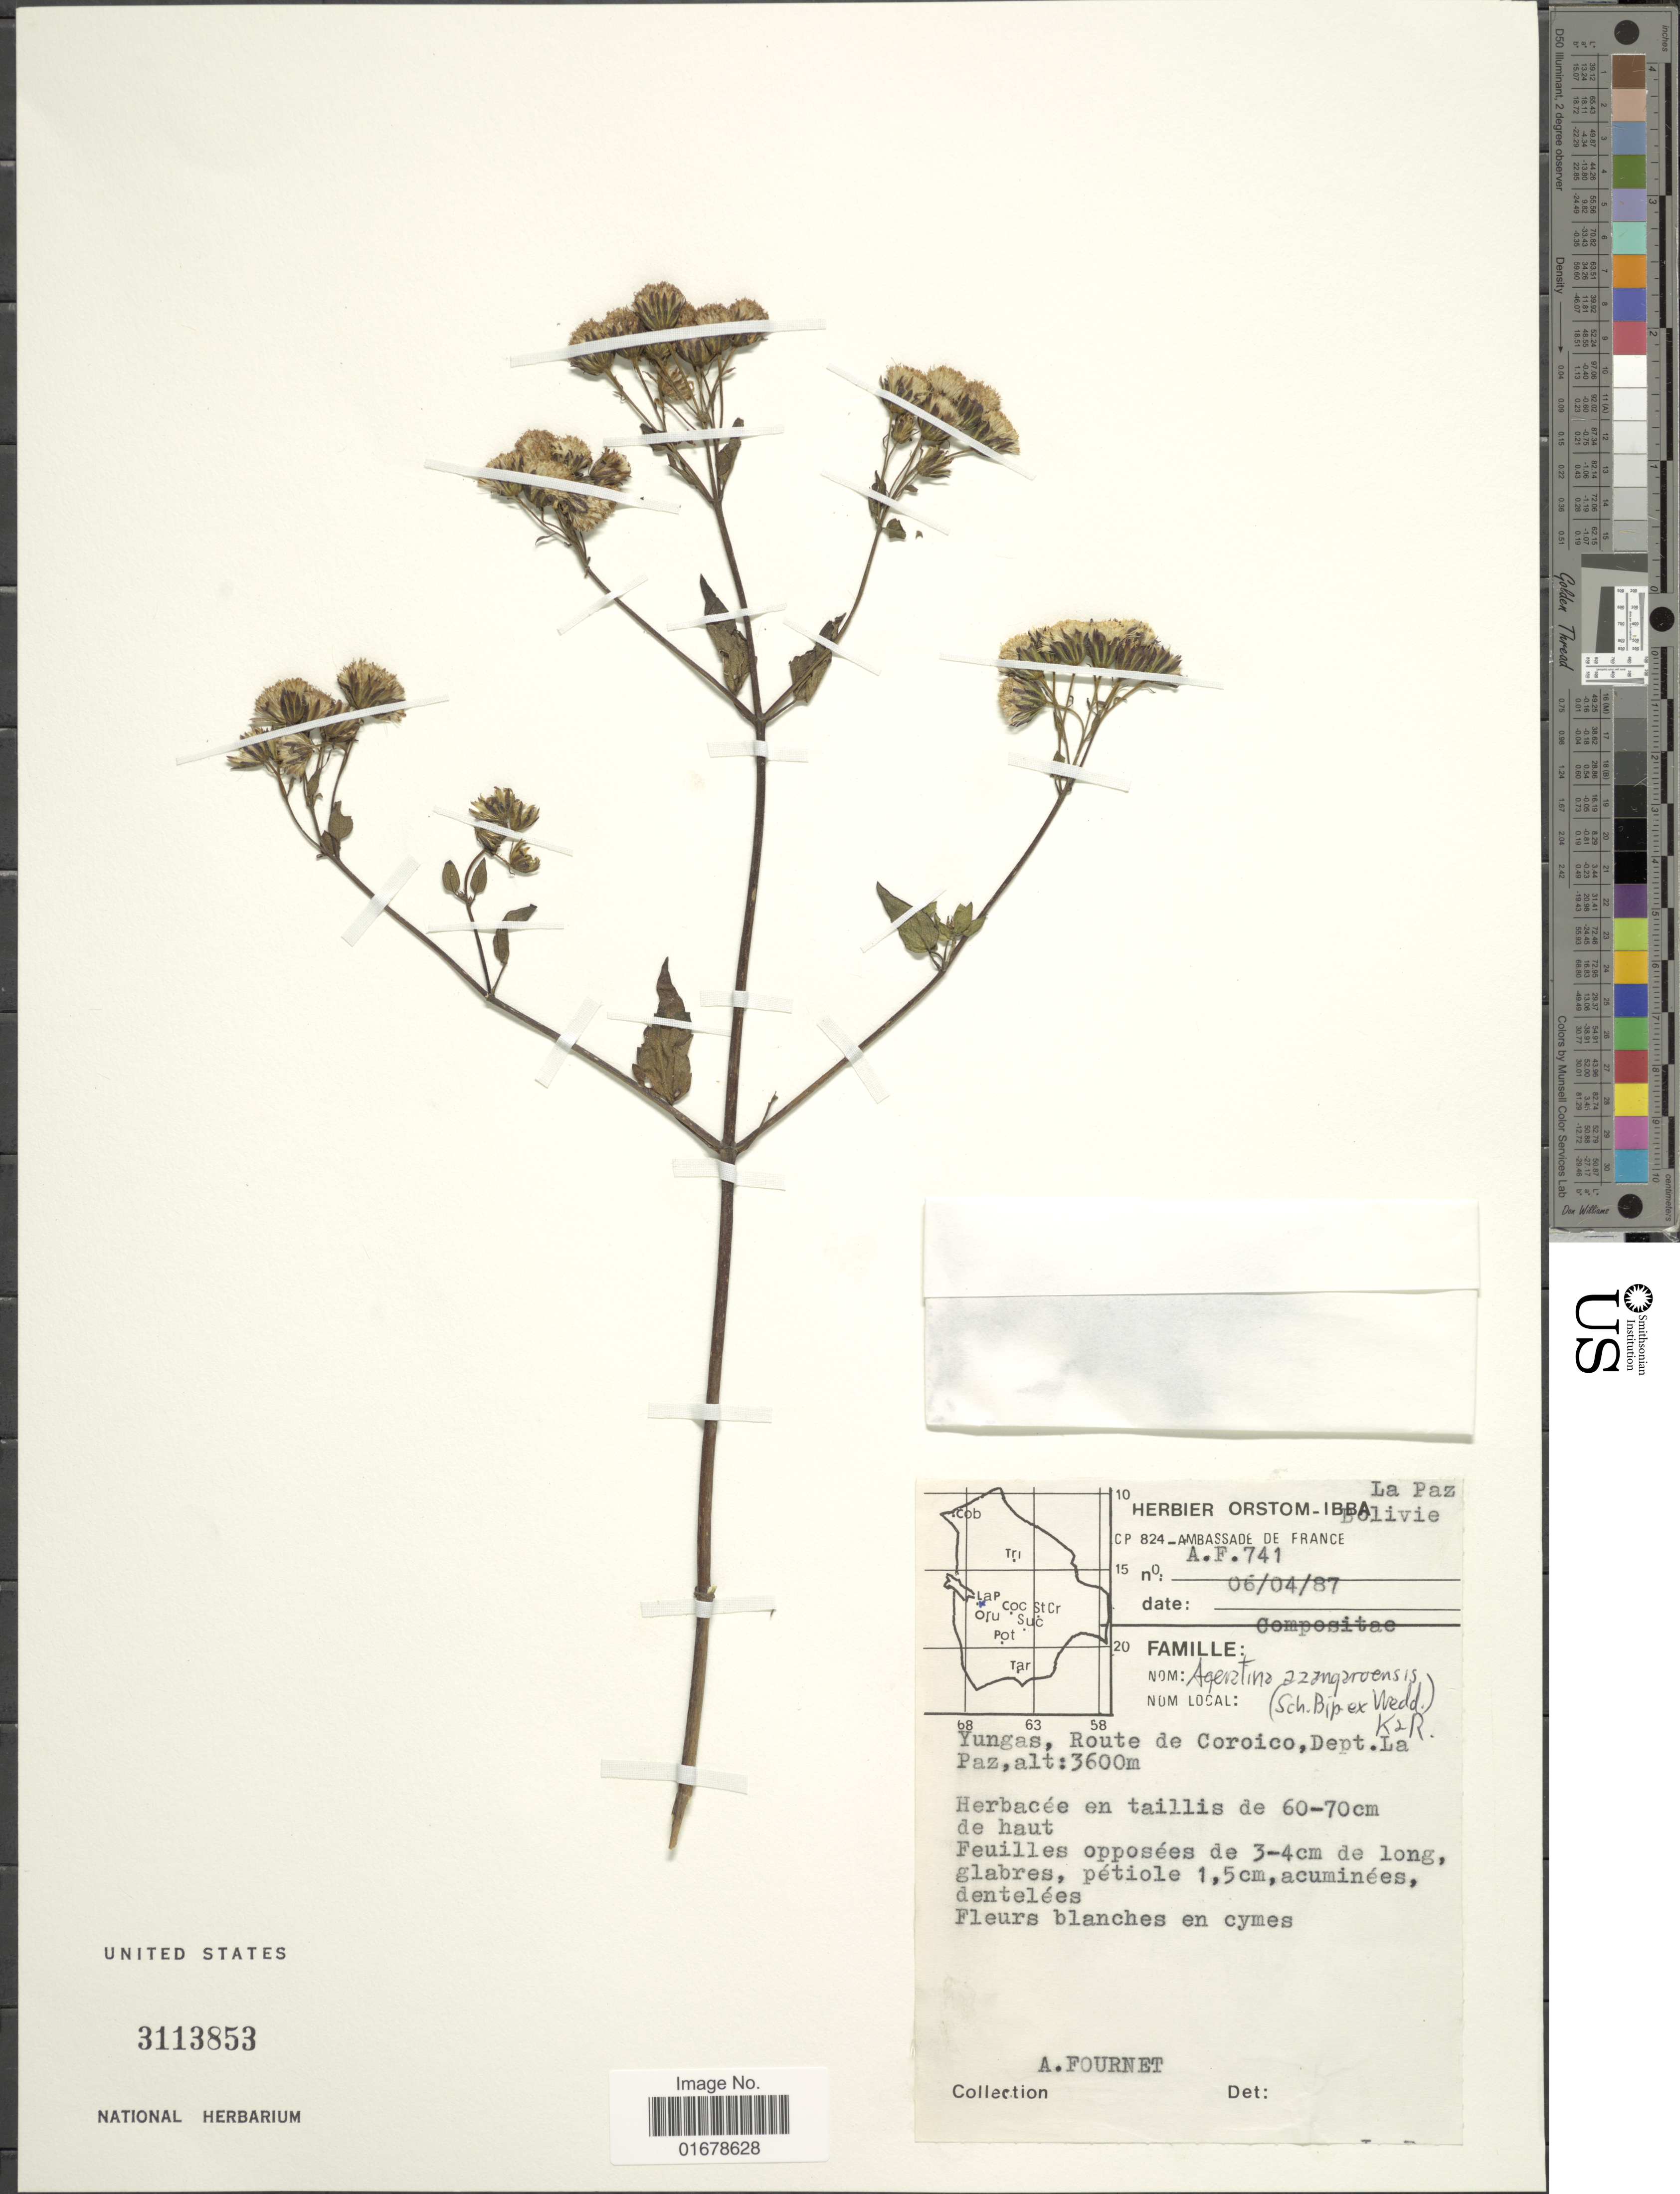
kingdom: Plantae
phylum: Tracheophyta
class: Magnoliopsida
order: Asterales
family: Asteraceae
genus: Ageratina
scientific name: Ageratina azangaroensis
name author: (Sch. Bip. ex Wedd.) R.M. King & H. Rob.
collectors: A. Fournet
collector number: A. F. 741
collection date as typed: Transcribed d/m/y: 6/4/87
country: Bolivia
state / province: La Paz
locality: Yungas, Route de Coroico, Dept. La Paz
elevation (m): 3600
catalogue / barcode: US 3113853